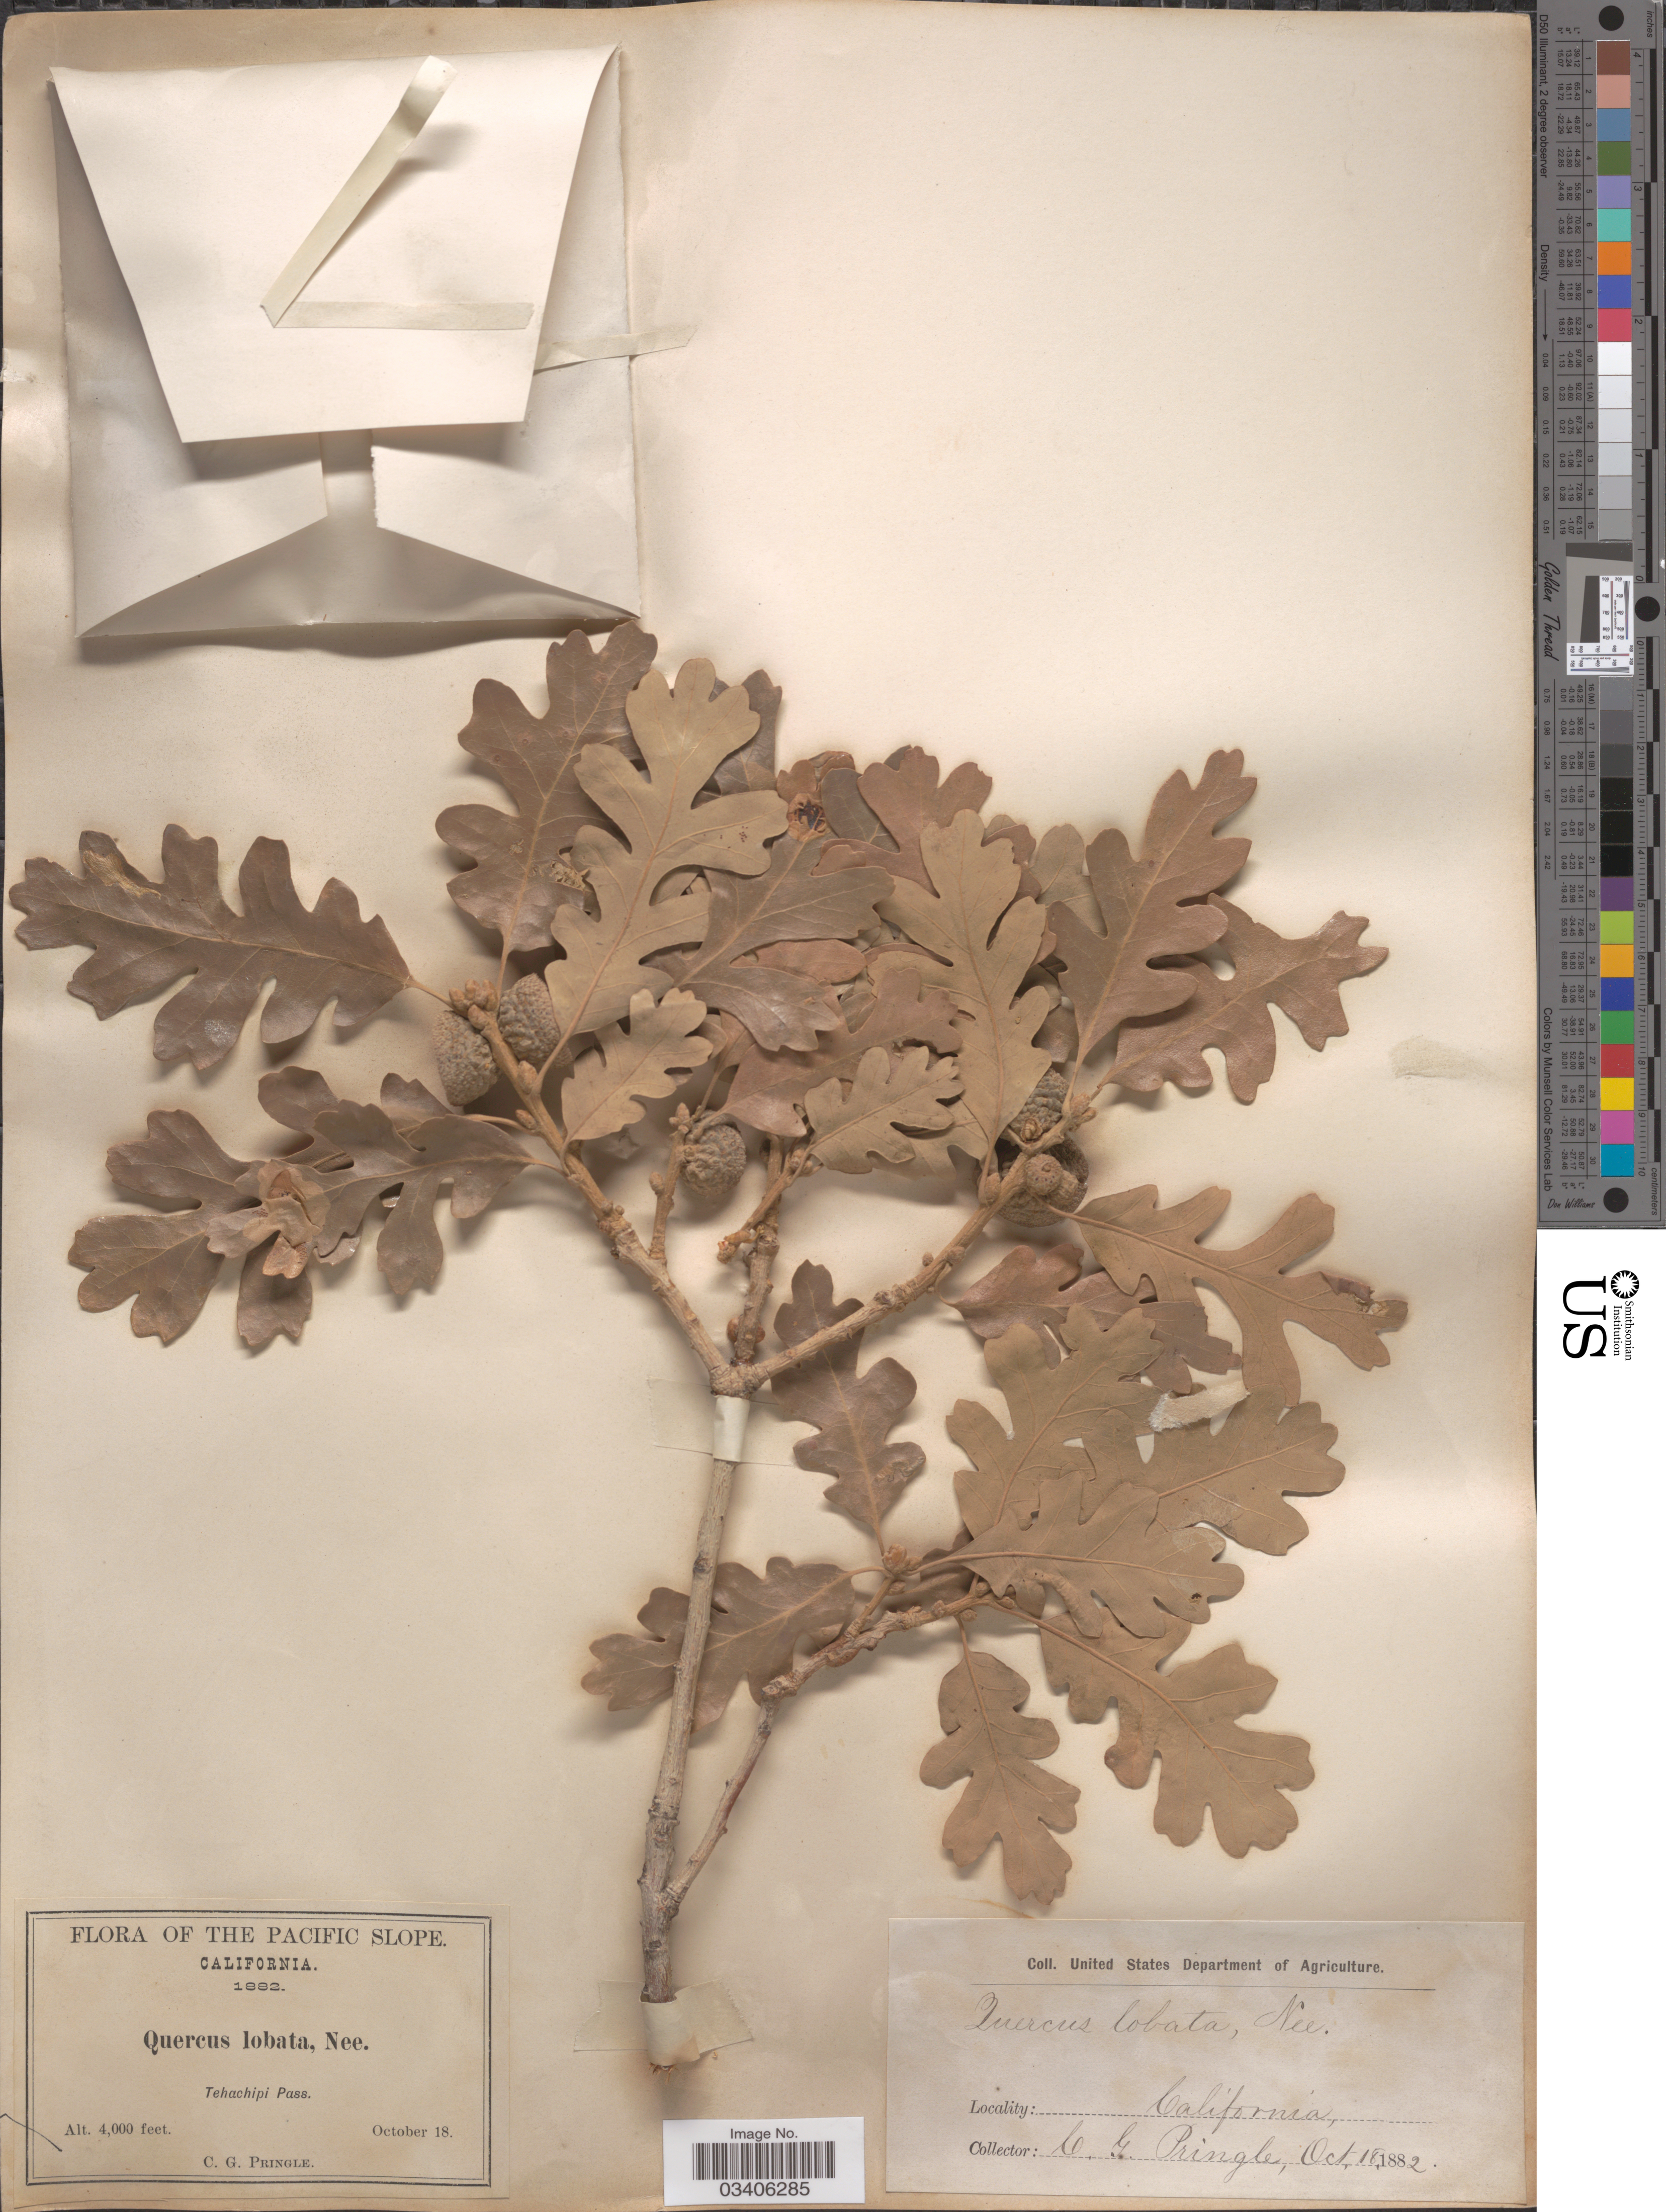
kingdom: Plantae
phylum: Tracheophyta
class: Magnoliopsida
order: Fagales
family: Fagaceae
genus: Quercus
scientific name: Quercus lobata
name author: Née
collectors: C. G. Pringle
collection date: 1882-10-18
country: United States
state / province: California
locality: The Pacific Slope. Tehachipi Pass.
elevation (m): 1219